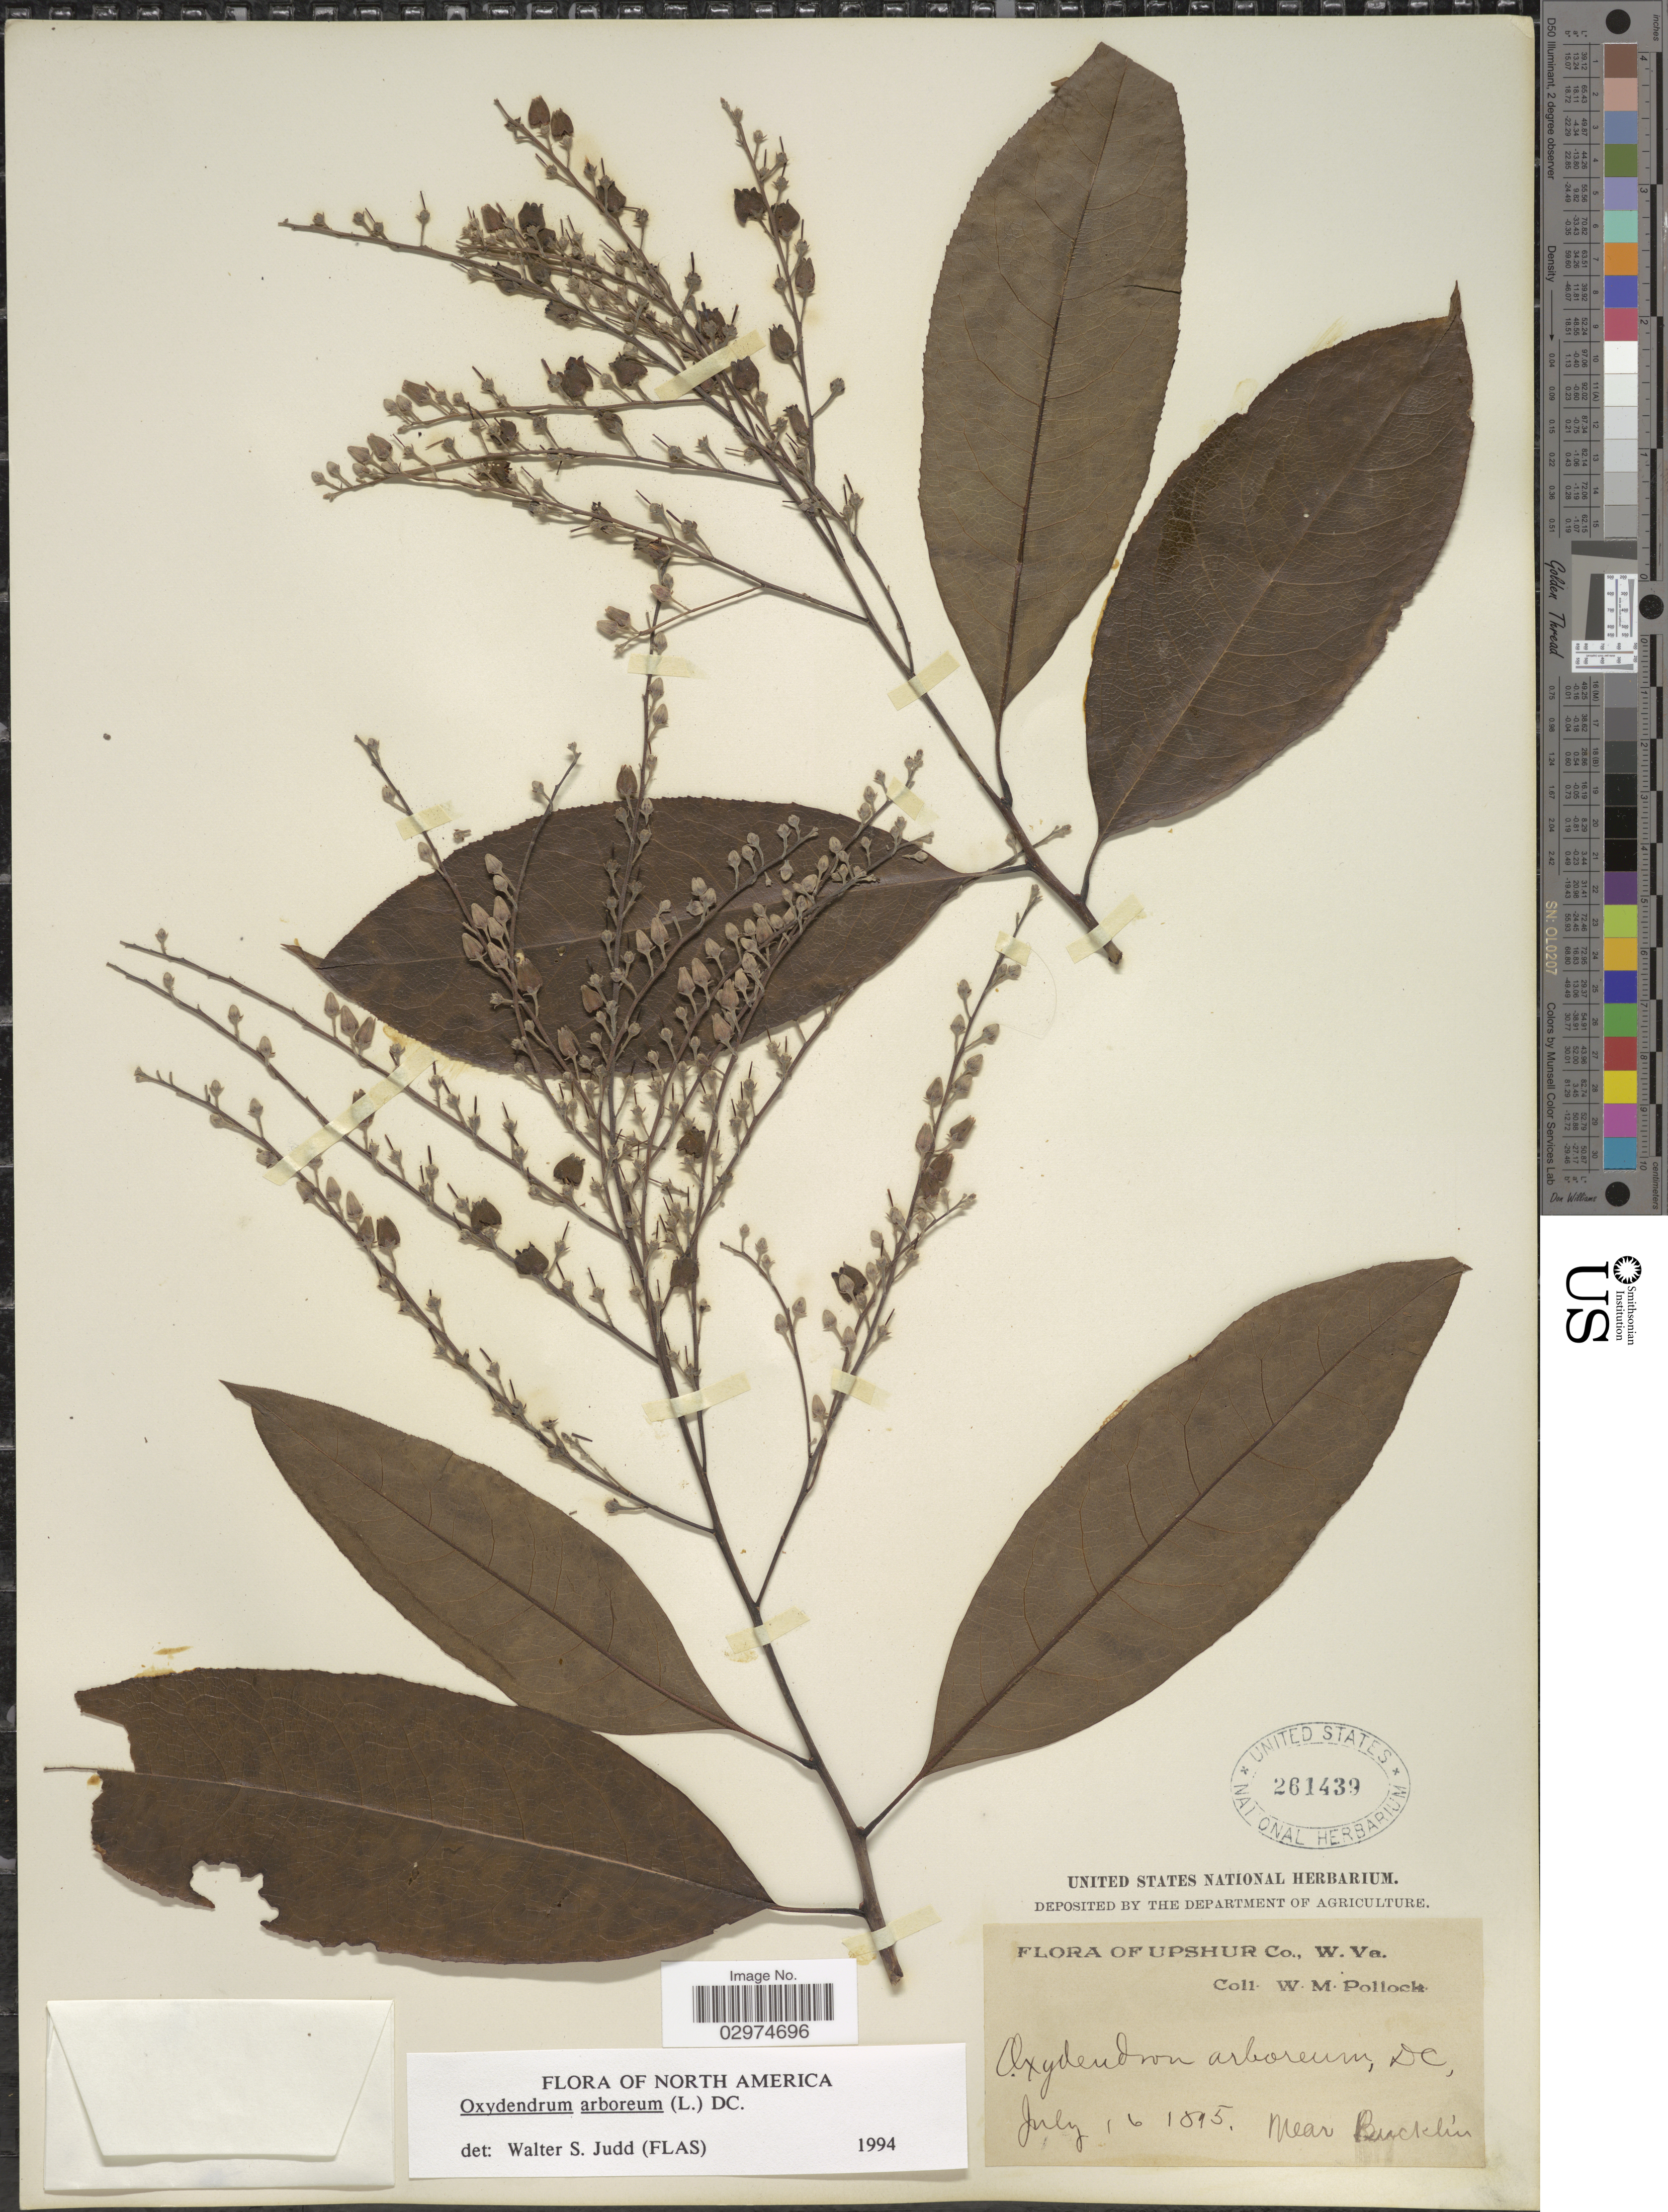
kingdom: Plantae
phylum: Tracheophyta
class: Magnoliopsida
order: Ericales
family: Ericaceae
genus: Oxydendrum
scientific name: Oxydendrum arboreum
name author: (L.) DC.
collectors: W. M. Pollock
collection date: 1895-07-16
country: United States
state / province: West Virginia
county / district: Upshur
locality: Near Bucklin.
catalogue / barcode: US 261439